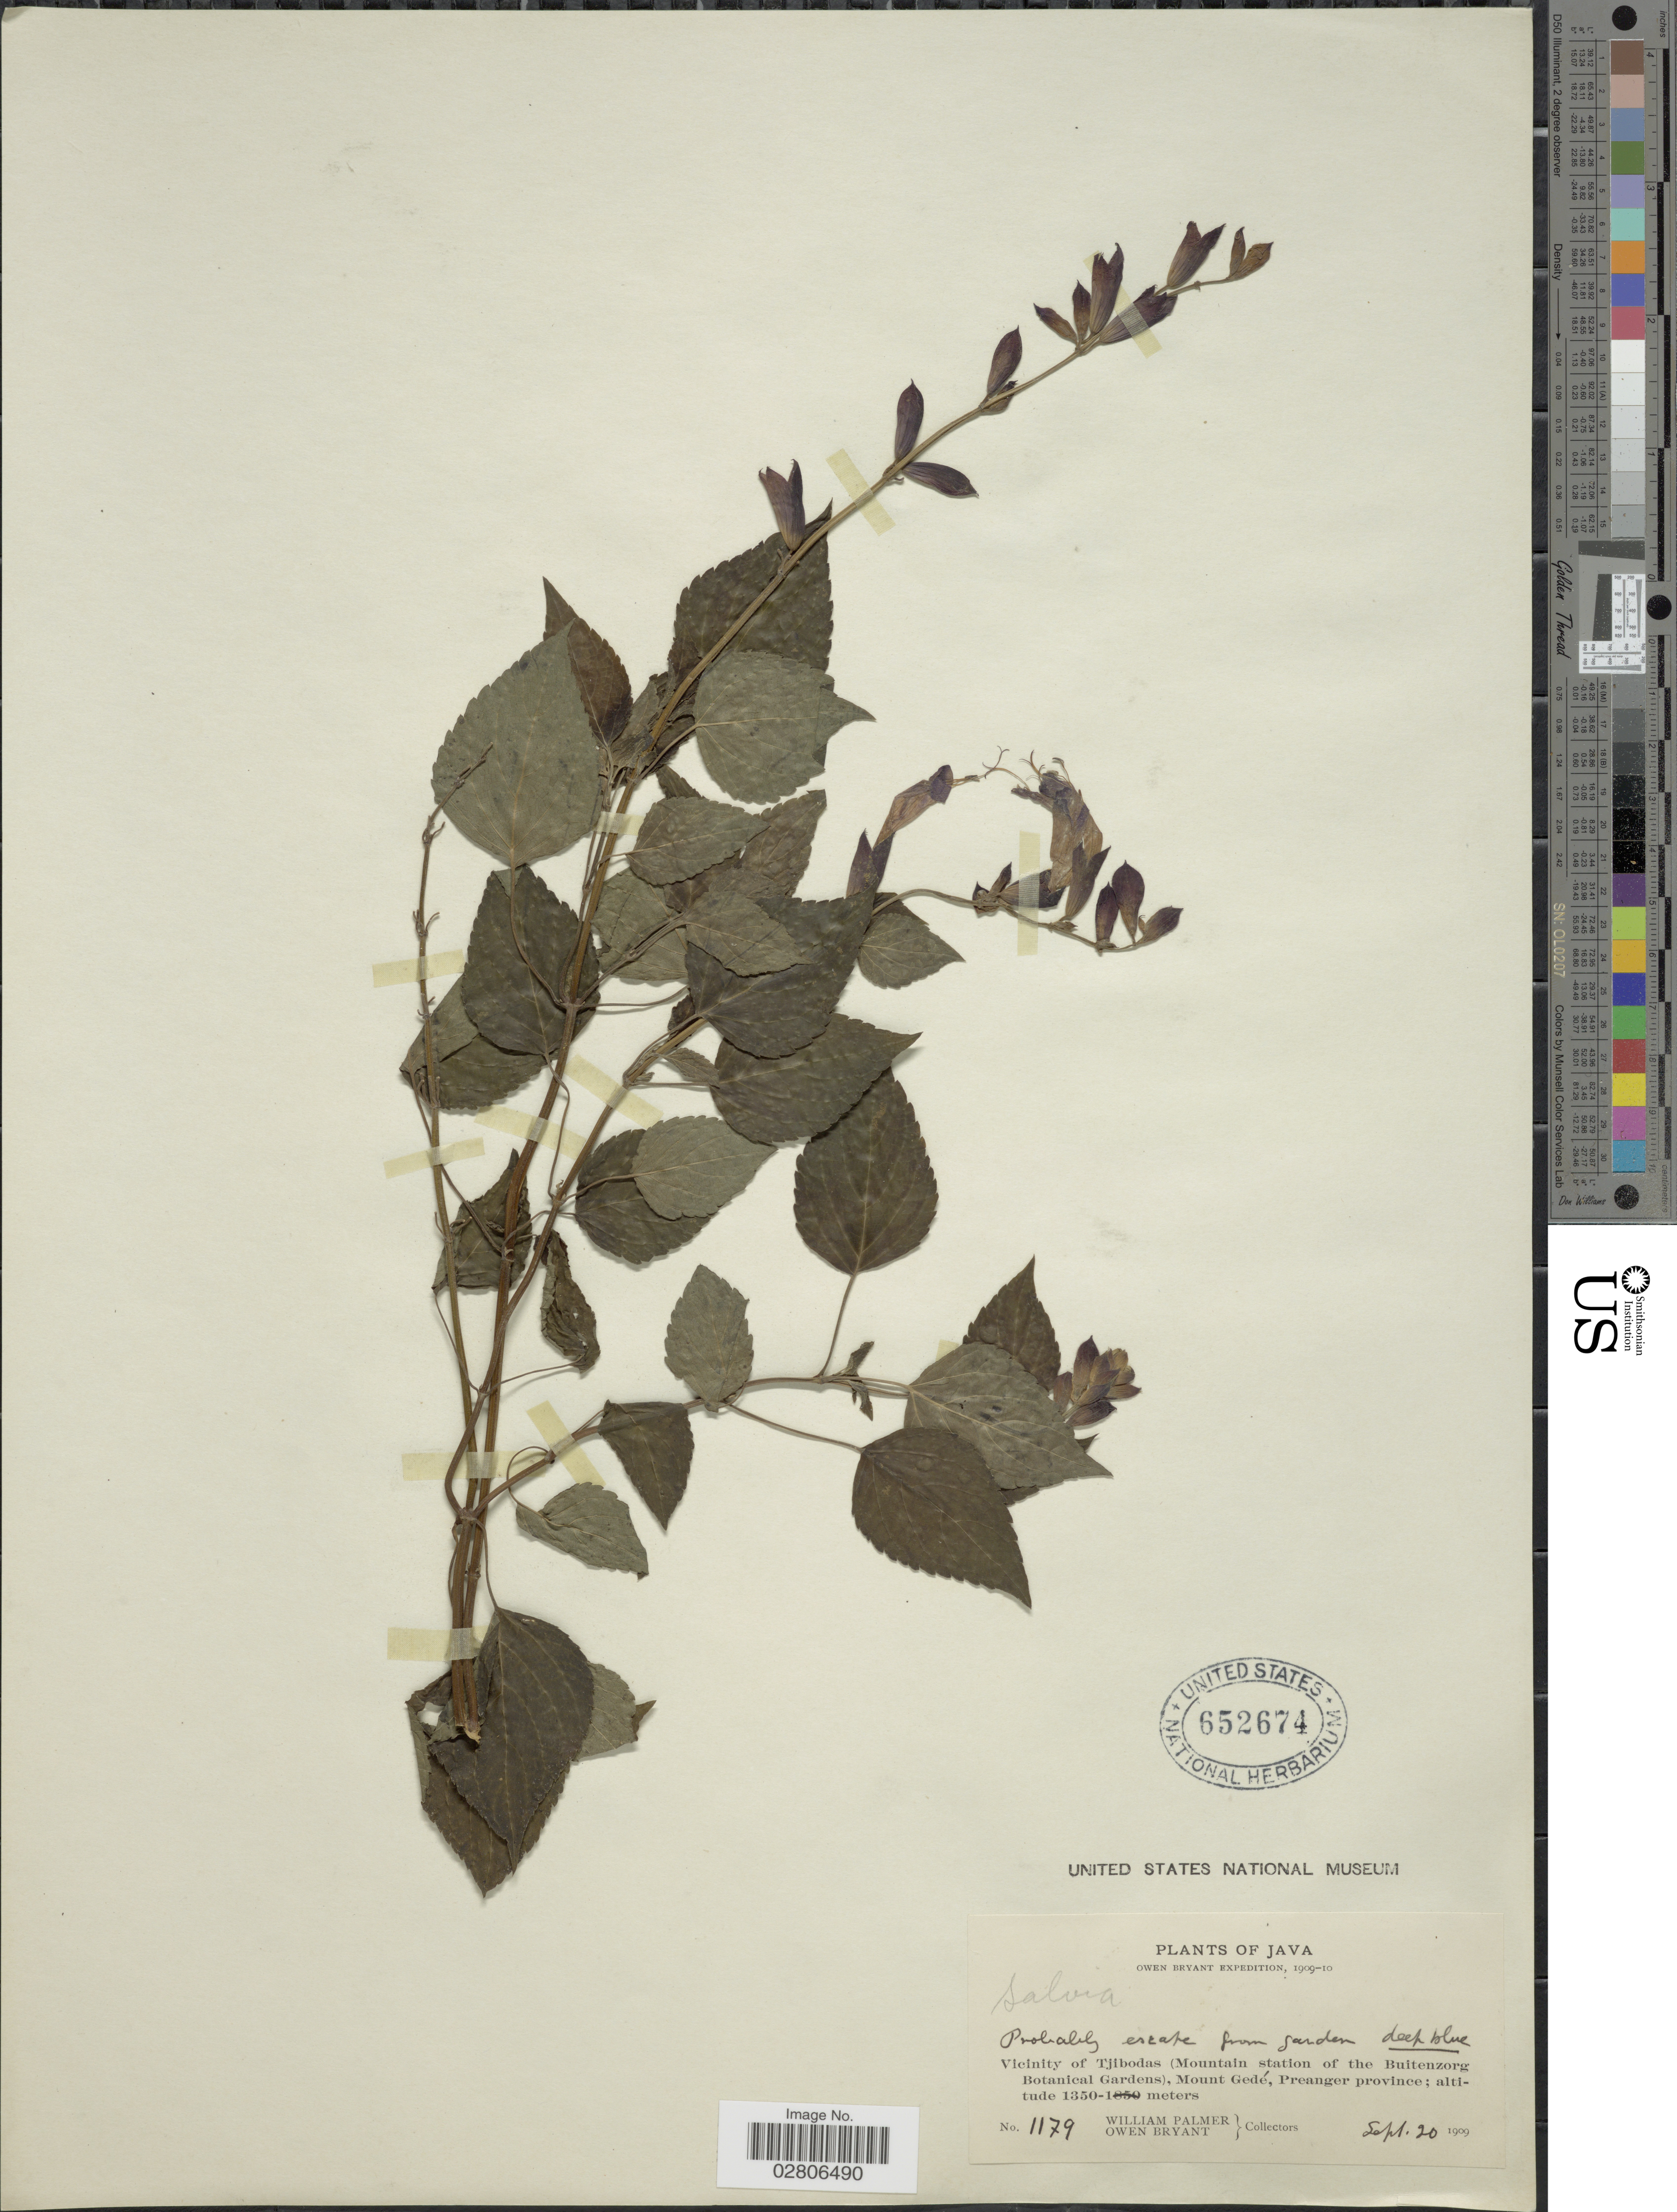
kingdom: Plantae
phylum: Tracheophyta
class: Magnoliopsida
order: Lamiales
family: Lamiaceae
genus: Salvia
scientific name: Salvia sp.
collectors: W. Palmer & O. Bryant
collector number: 1179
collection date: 1909-09-20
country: Indonesia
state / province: Java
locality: Vicinity of Tjibodas (Mountain station of the Buitenzorg Botanical Gardens), Mount Gedé, Preanger province.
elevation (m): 1350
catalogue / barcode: US 652674